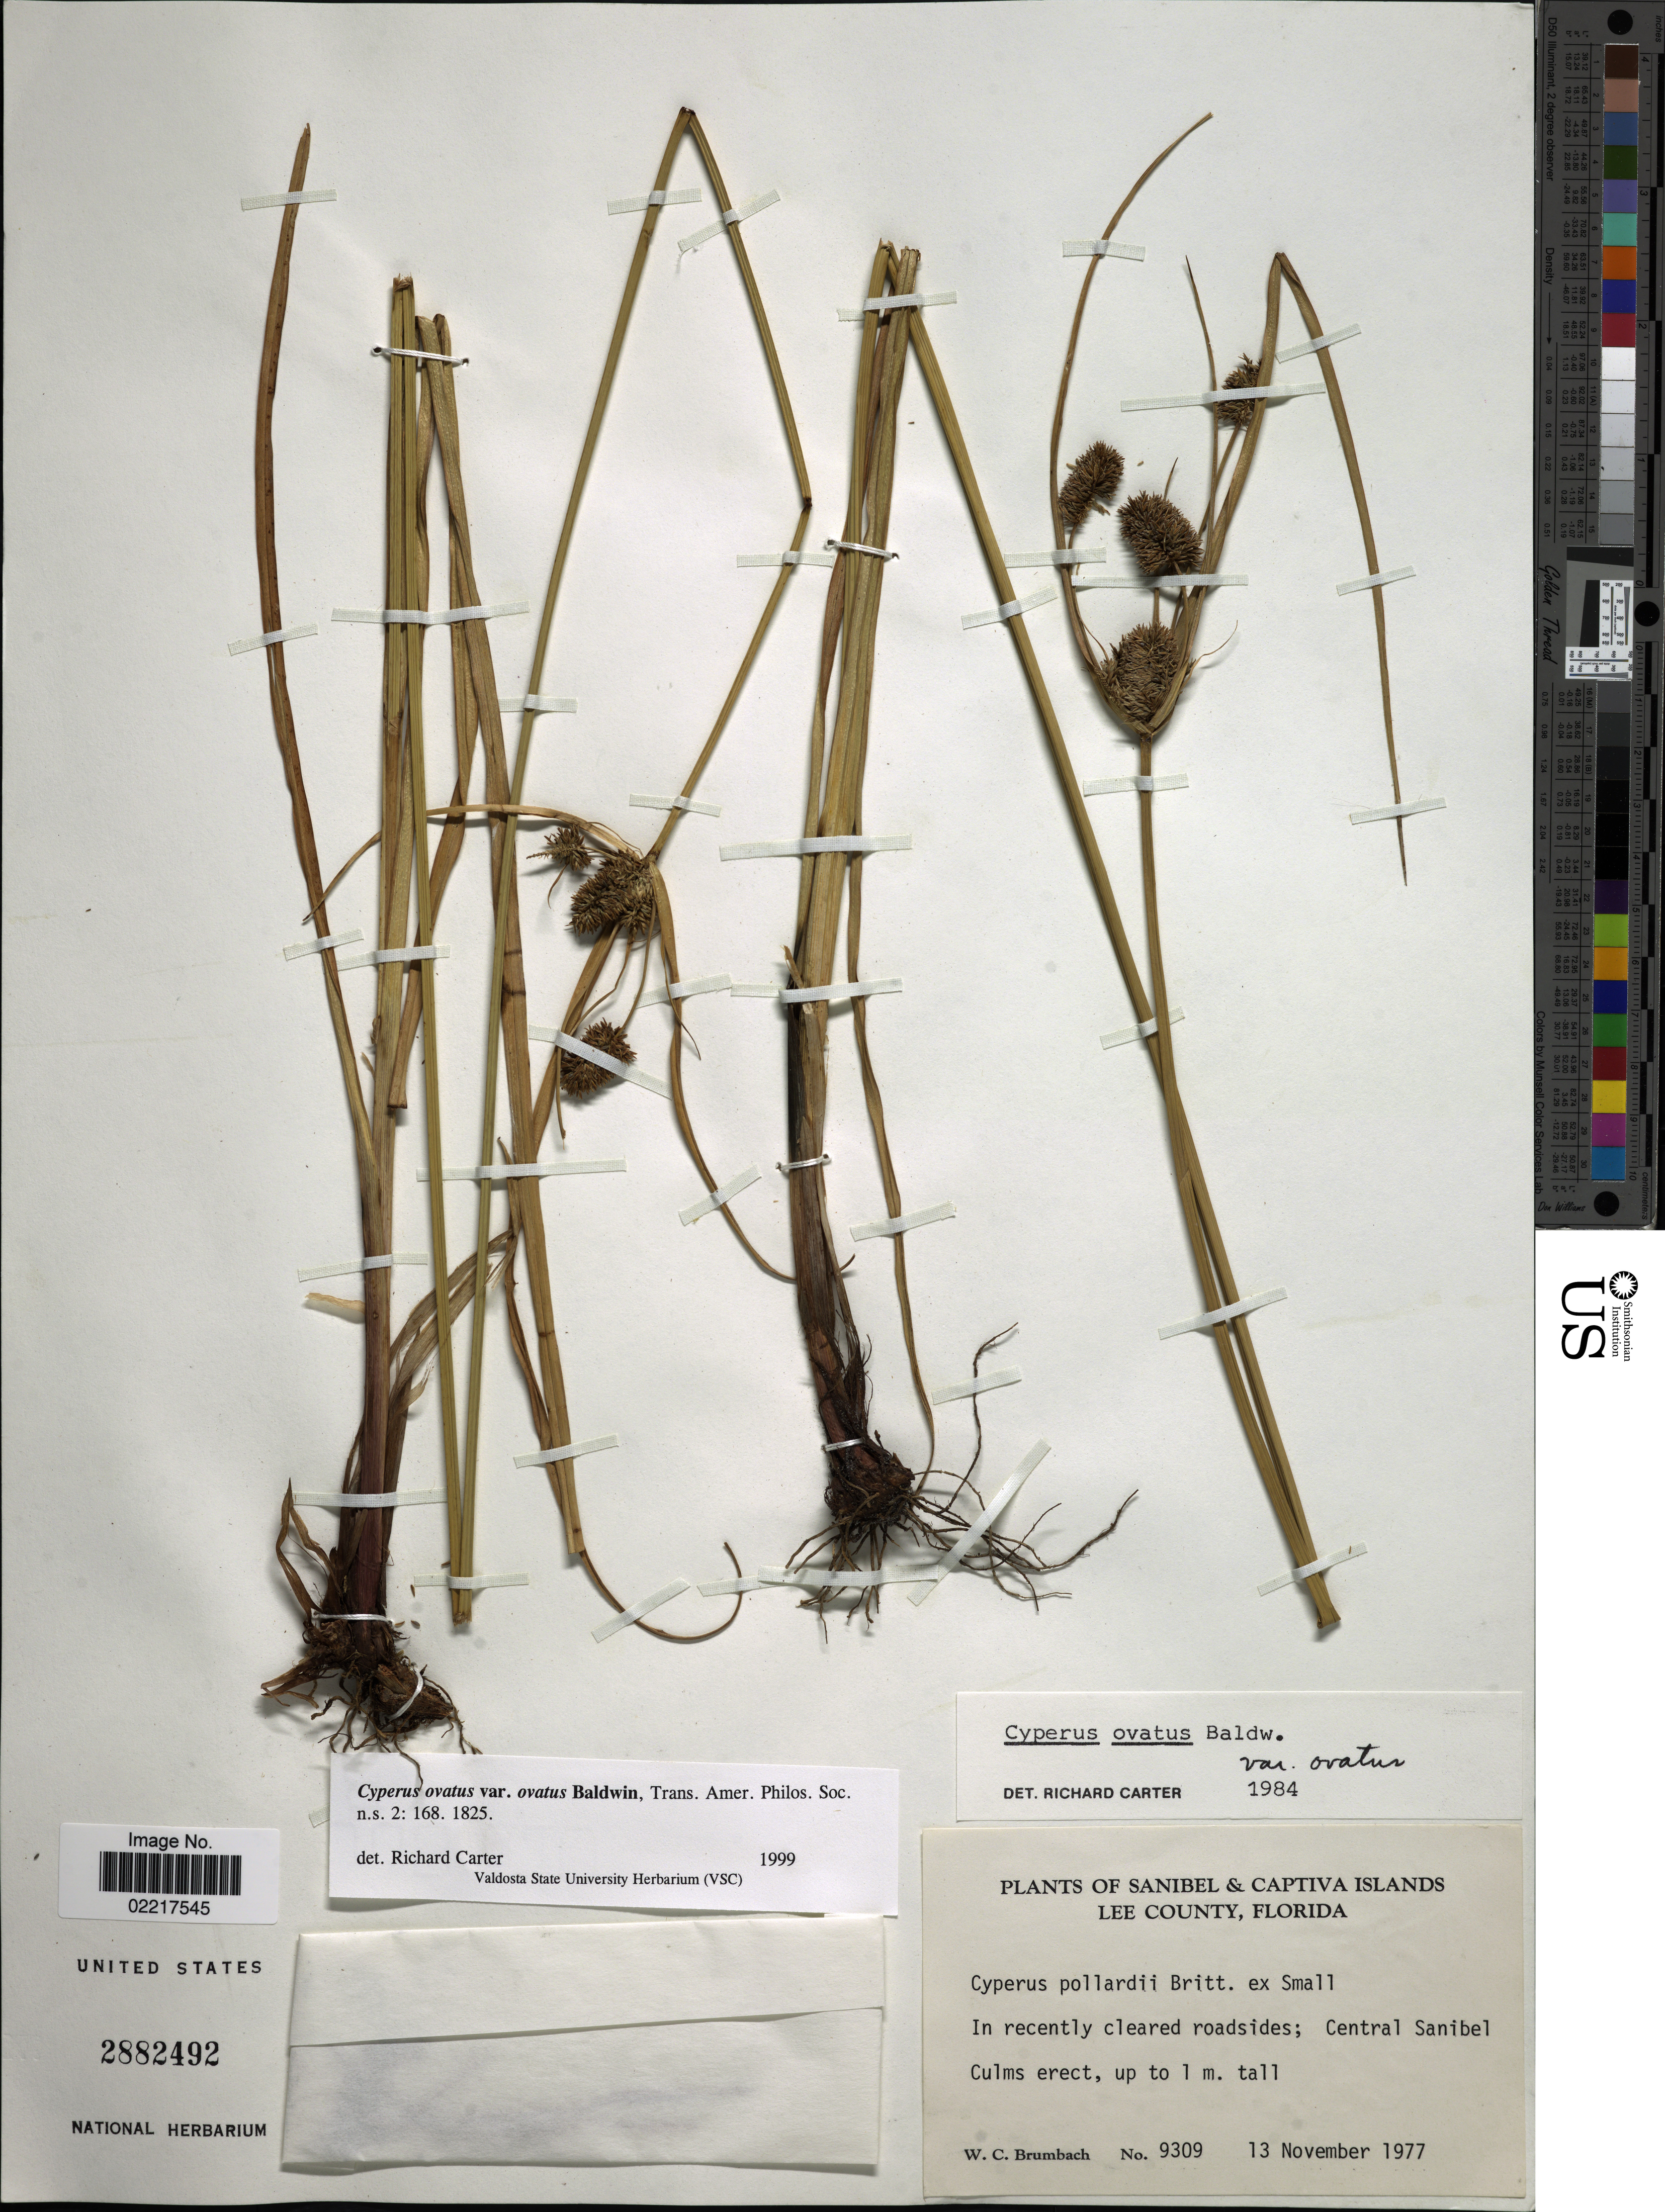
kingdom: Plantae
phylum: Tracheophyta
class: Liliopsida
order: Poales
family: Cyperaceae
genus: Cyperus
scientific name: Cyperus ovatus var. ovatus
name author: Baldwin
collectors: W. C. Brumbach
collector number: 9309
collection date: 1977-11-13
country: United States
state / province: Florida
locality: Sanibel & Captiva Islands, Lee County, In recently cleared roadsides; Central Sanibel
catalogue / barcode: US 2882492